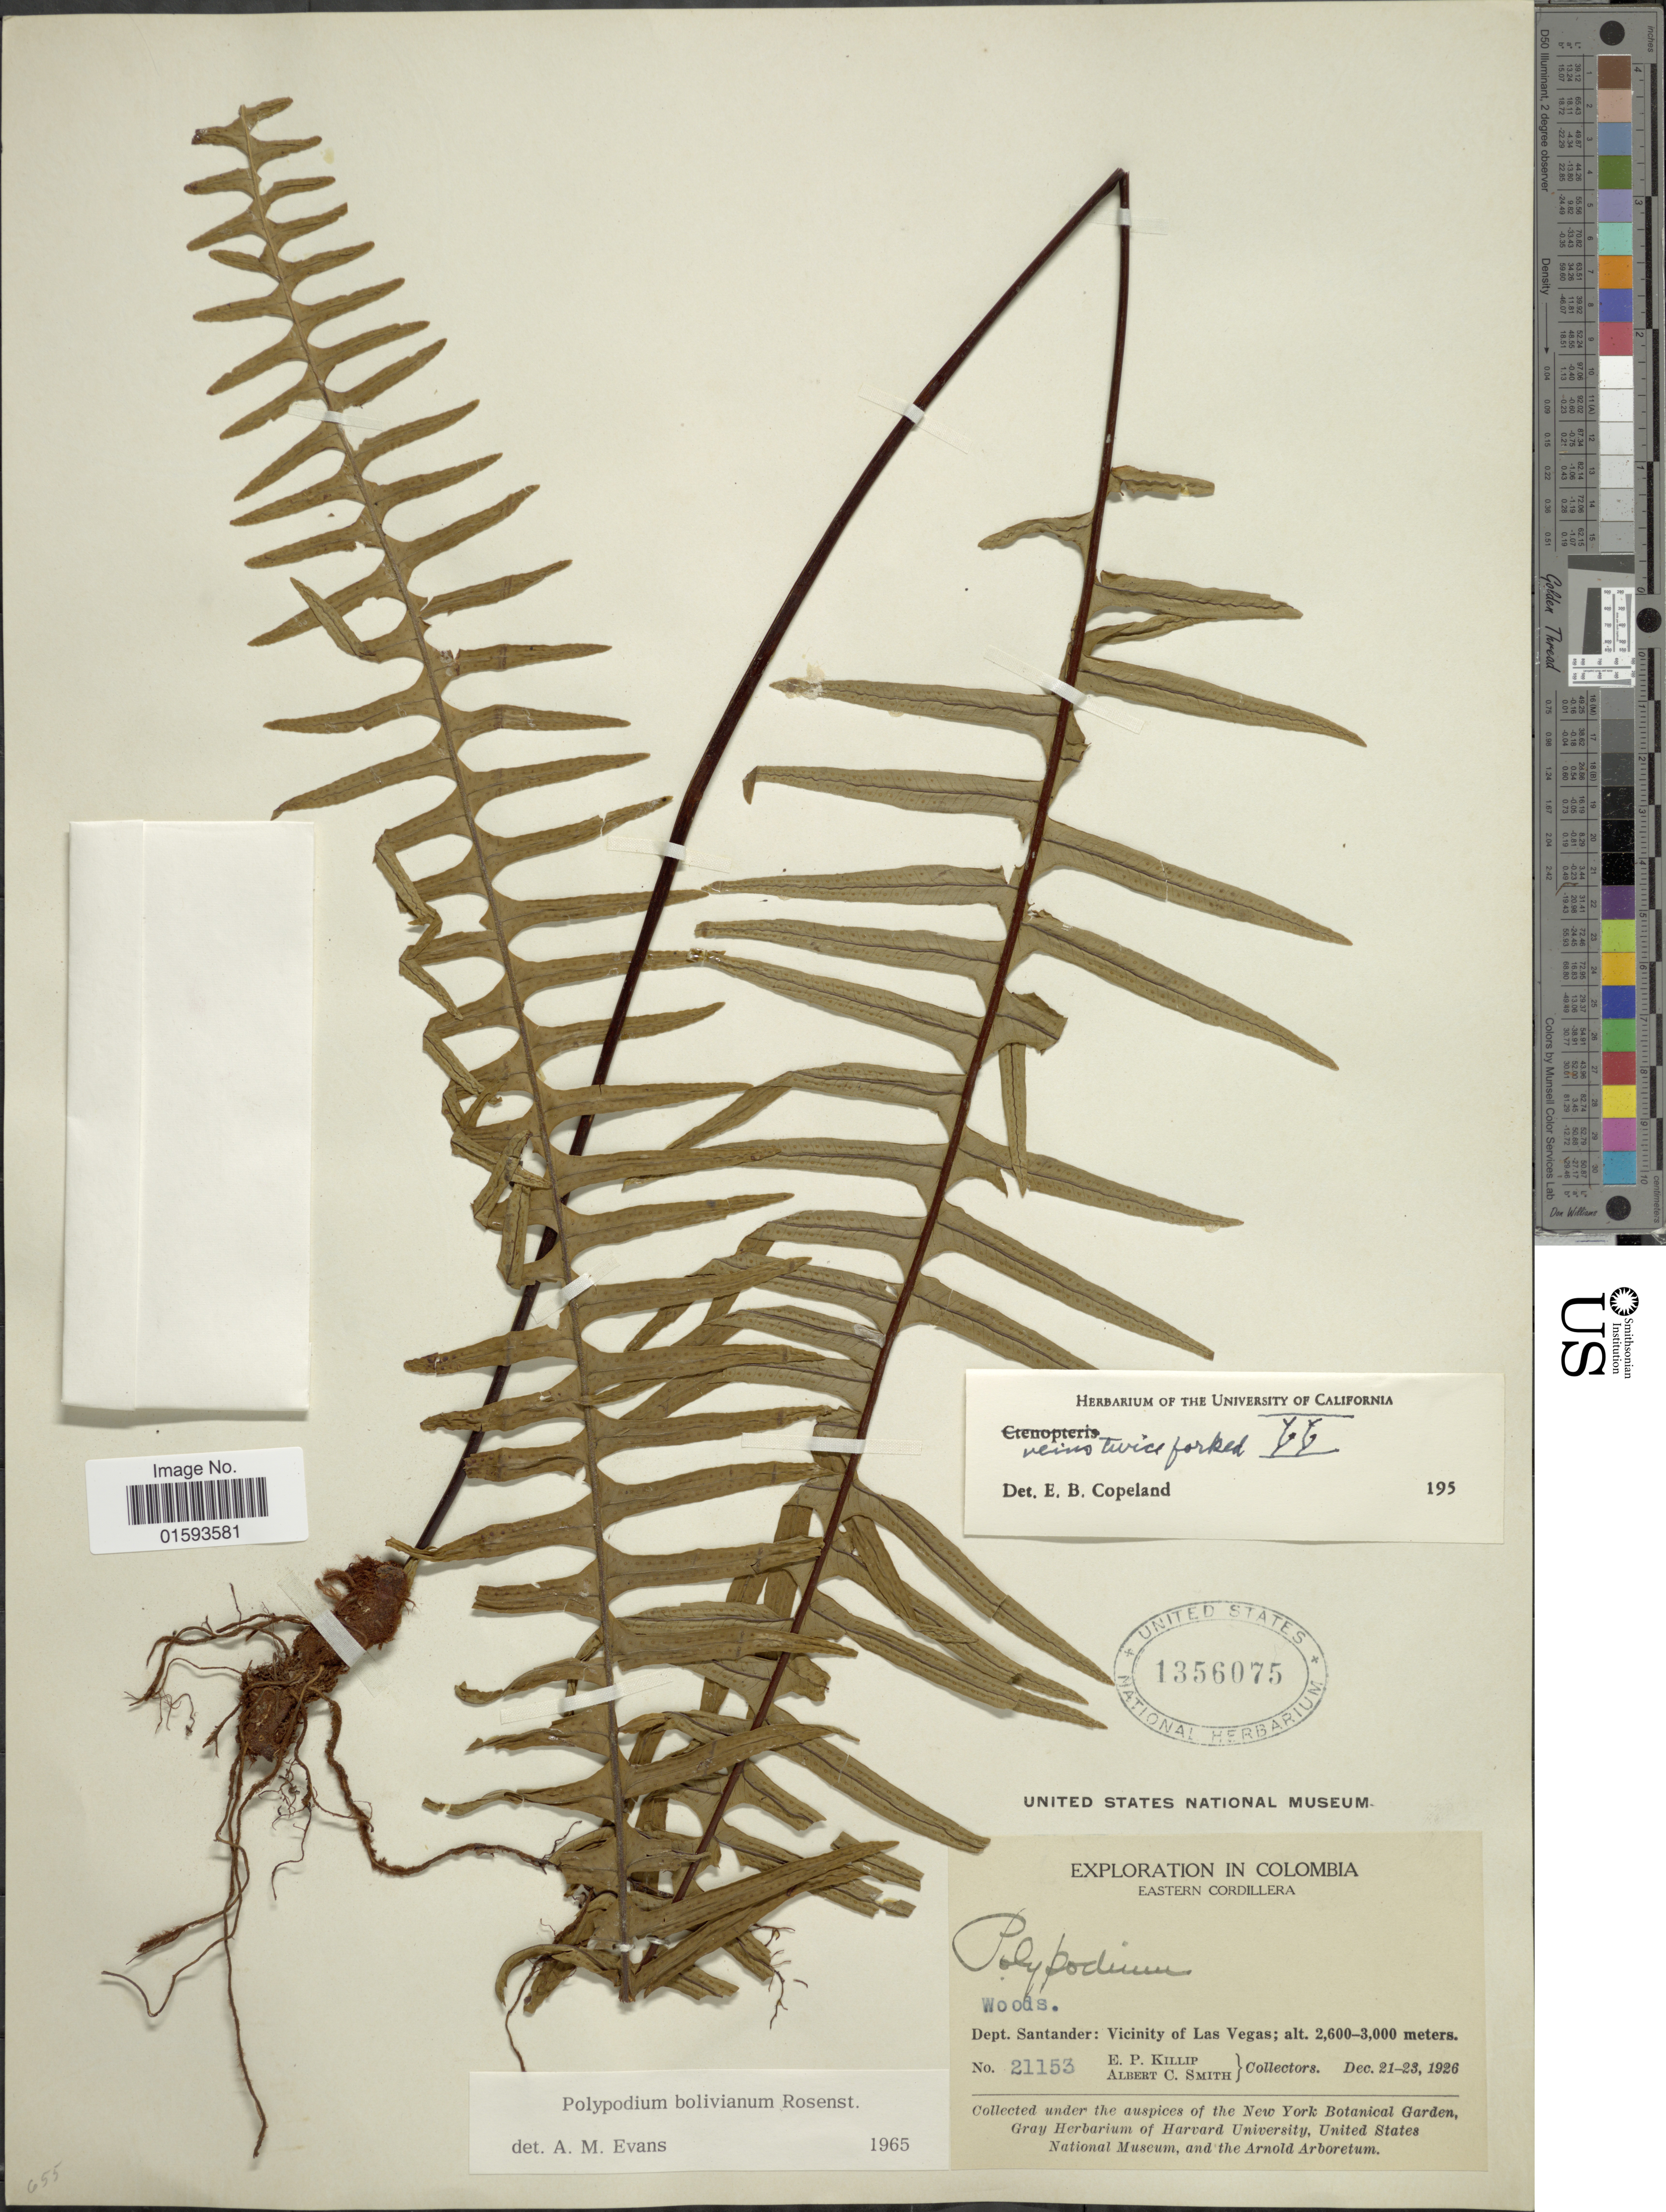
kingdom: Plantae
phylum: Tracheophyta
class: Polypodiopsida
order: Polypodiales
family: Polypodiaceae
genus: Pecluma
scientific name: Pecluma divaricata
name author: (E. Fourn.) Mickel & Beitel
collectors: E. P. Killip & A. C. Smith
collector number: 21153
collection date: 1926-12-21/1926-12-23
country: Colombia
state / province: Santander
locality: Eastern Cordillera, Vicinity of Las Vegas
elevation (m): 2600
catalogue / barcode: US 1356075